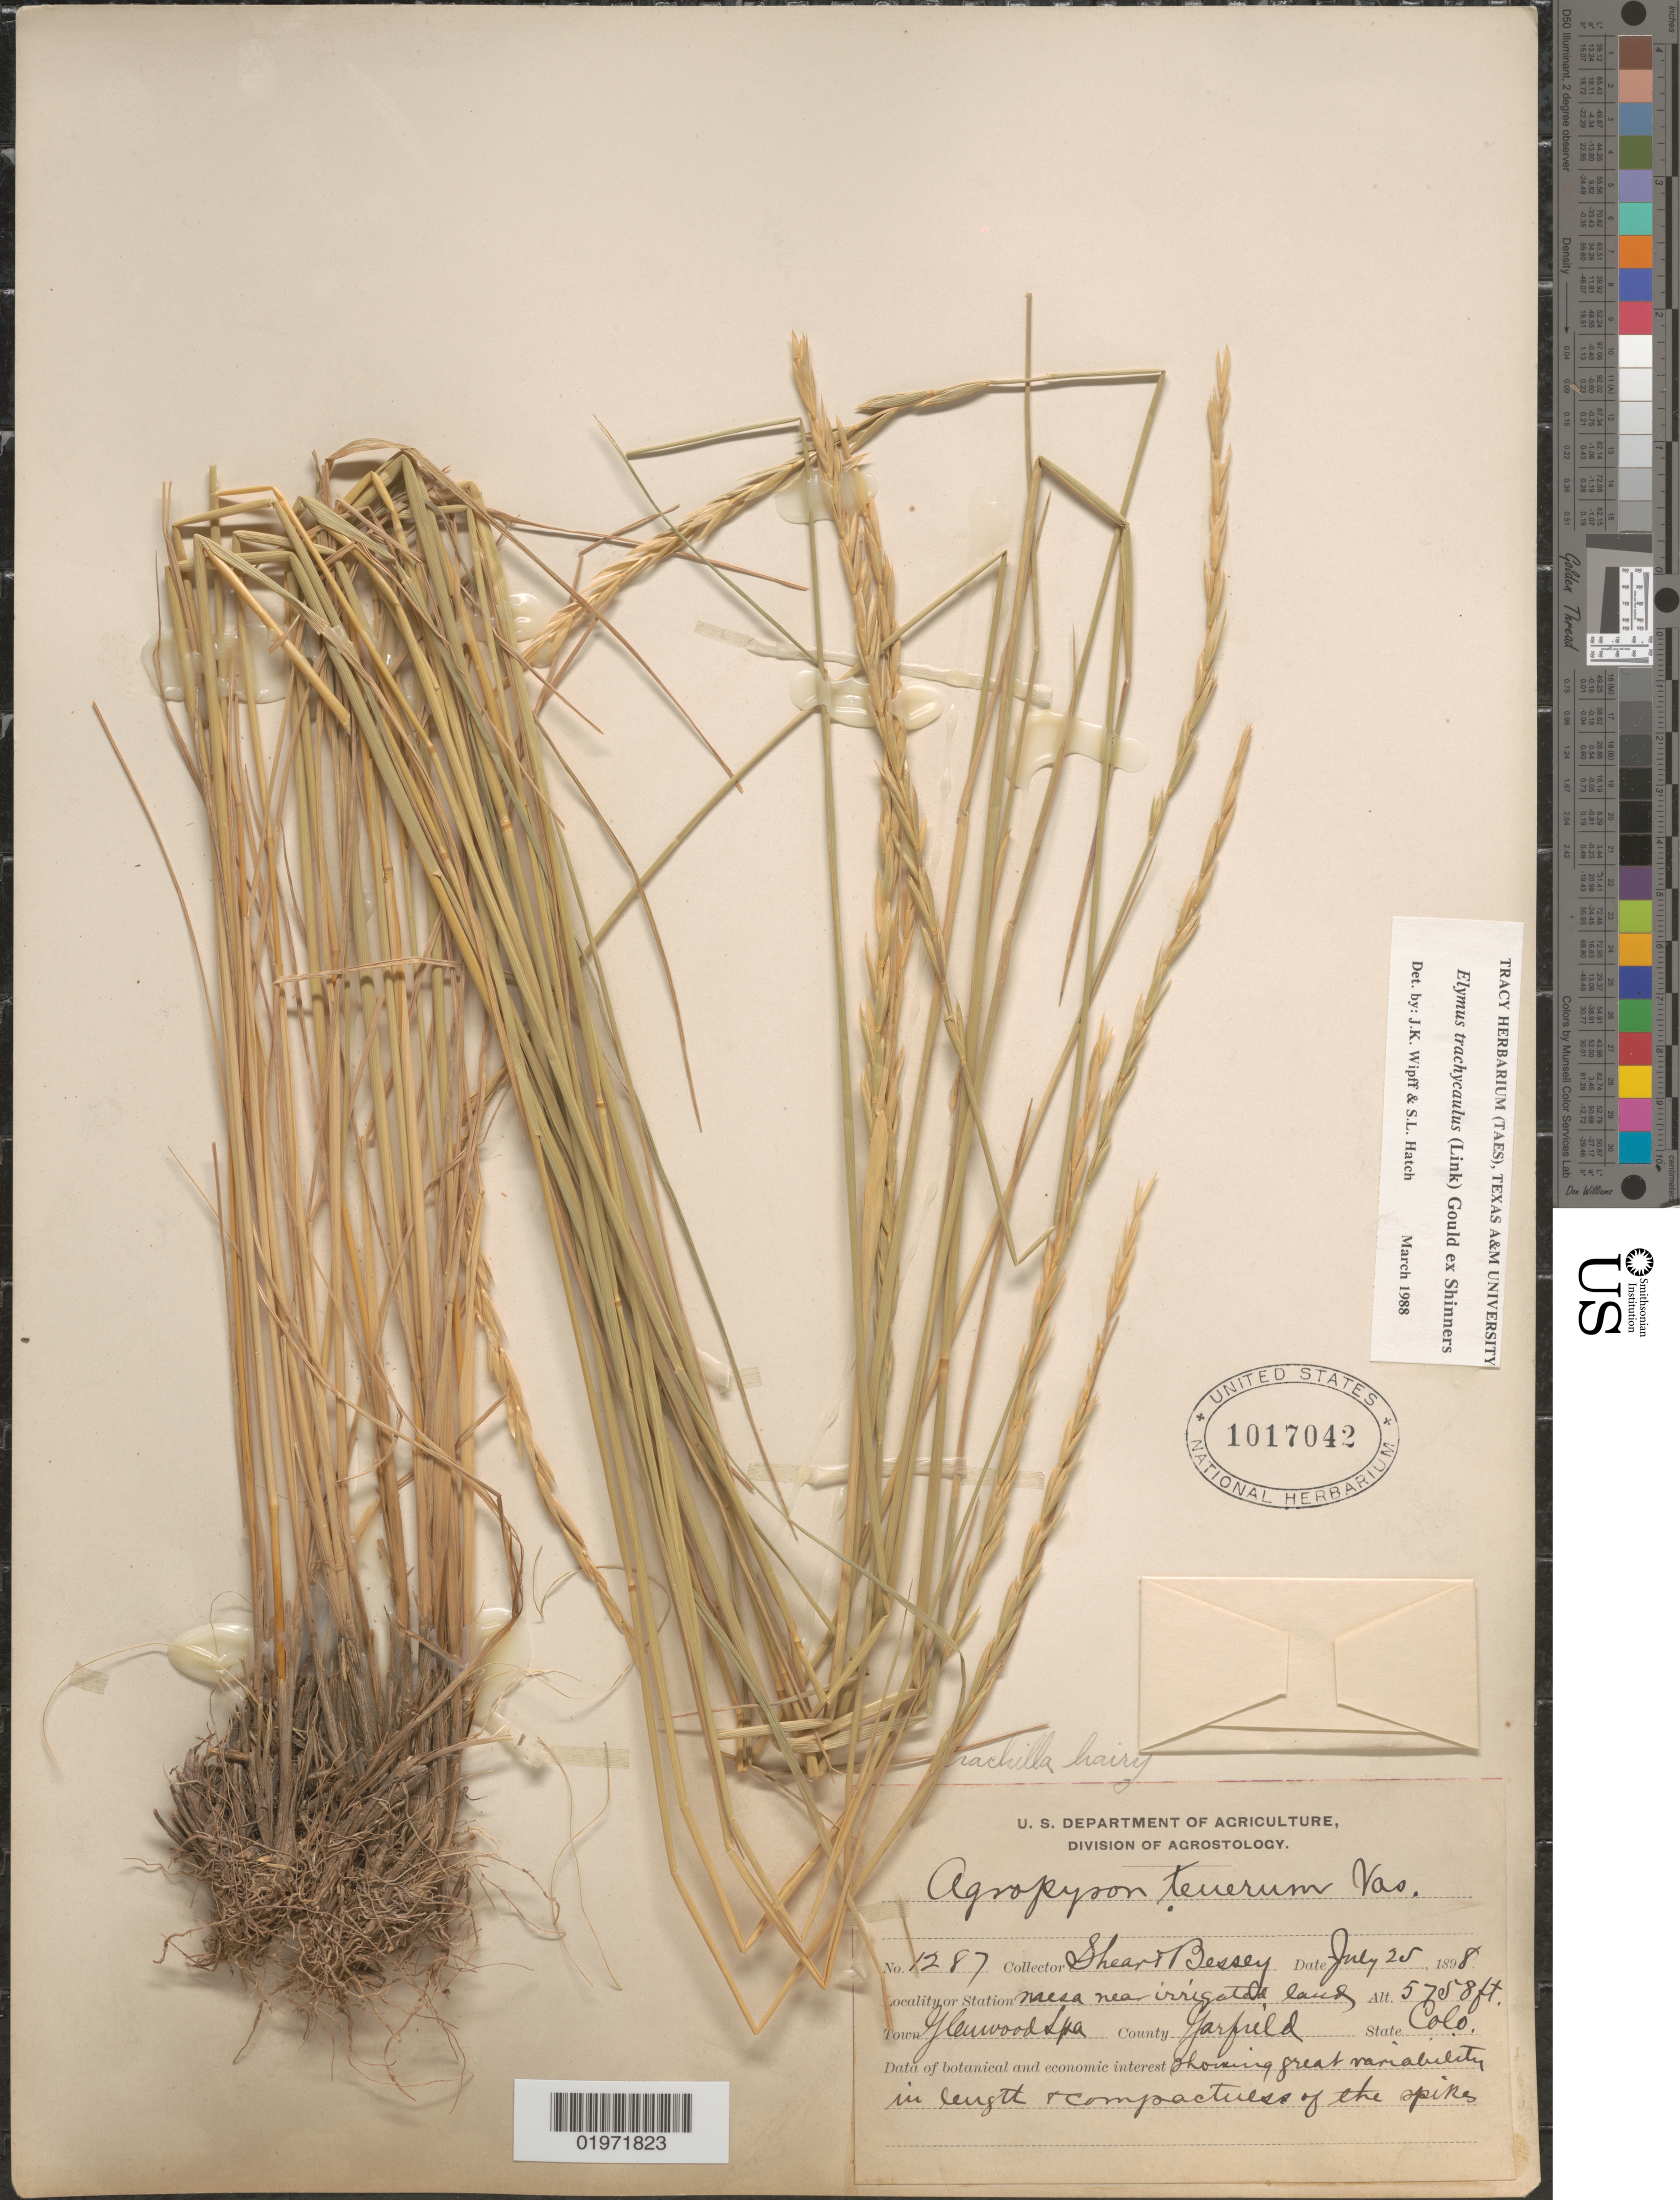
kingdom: Plantae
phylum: Tracheophyta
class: Liliopsida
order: Poales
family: Poaceae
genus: Elymus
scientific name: Elymus trachycaulus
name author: (Link) Gould ex Shinners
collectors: -- Shear & -. Bessey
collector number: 1287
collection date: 1898-07-25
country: United States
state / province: Colorado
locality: Mesa near irrigated land. Town Glenwood Spa. County Garfield.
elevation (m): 1755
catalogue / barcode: US 1017042